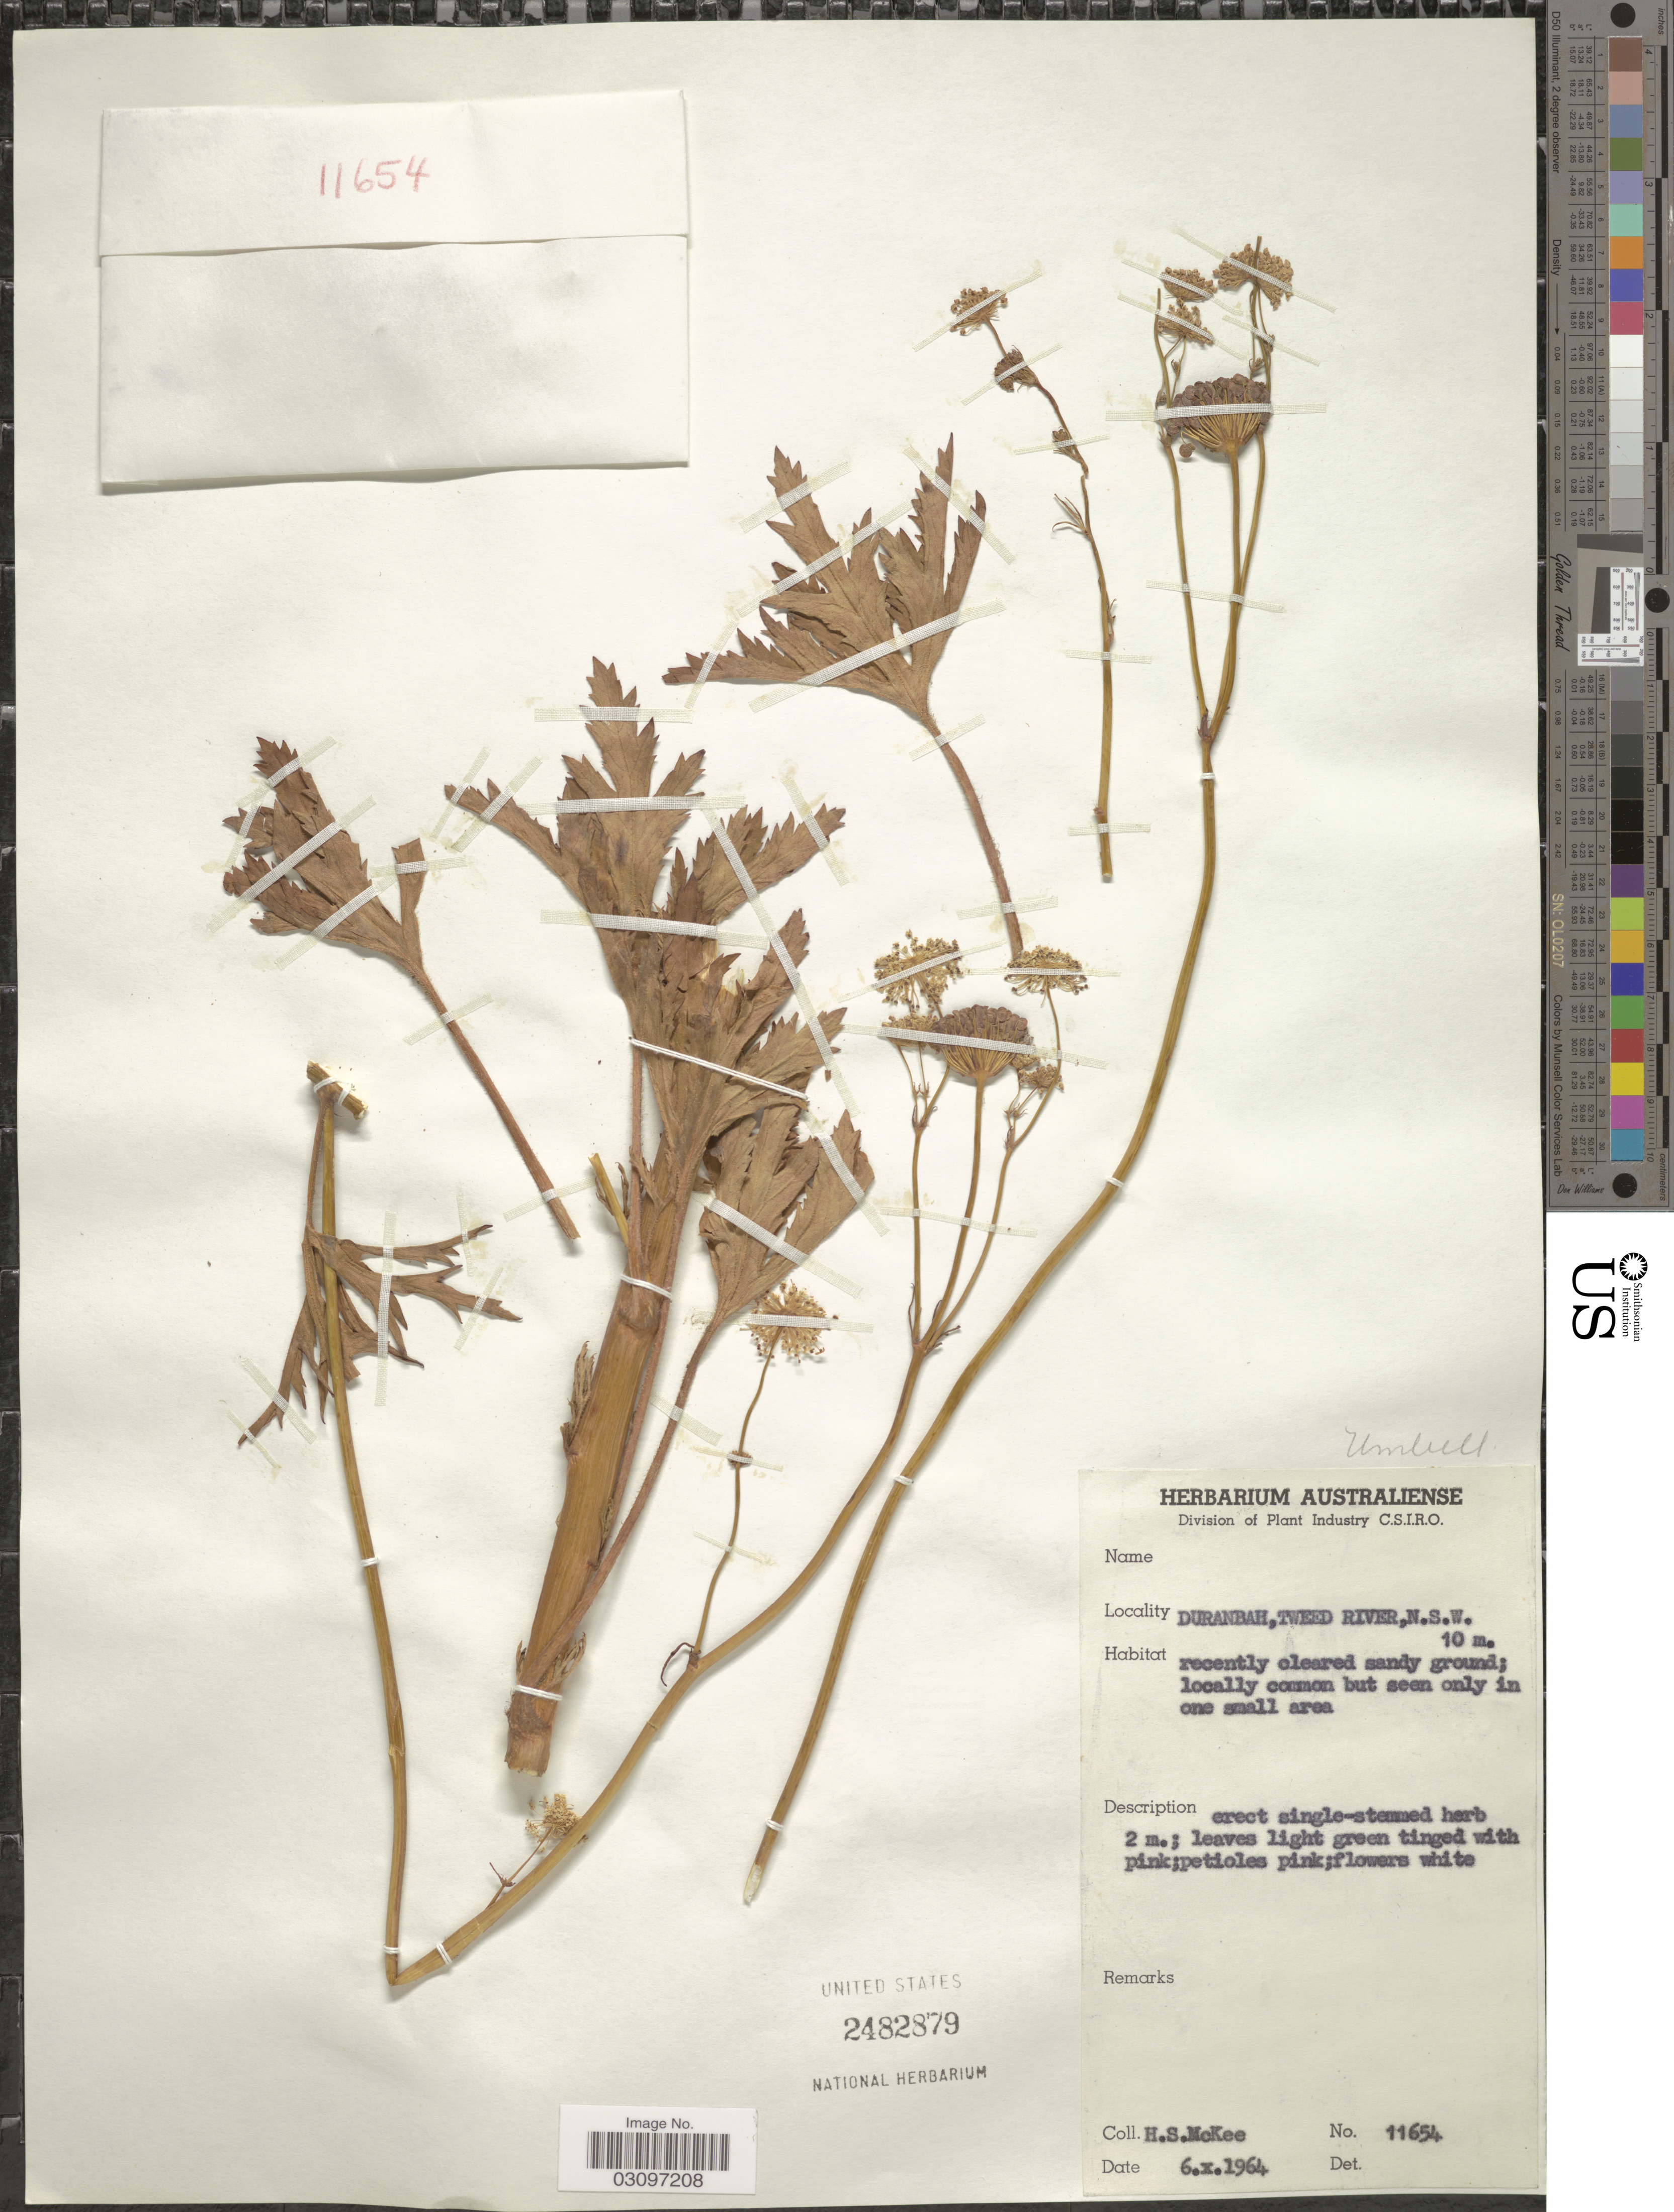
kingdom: Plantae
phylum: Tracheophyta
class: Magnoliopsida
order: Apiales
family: Apiaceae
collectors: H. S. McKee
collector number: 11654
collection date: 1964-10-06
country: Australia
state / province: New South Wales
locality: Duranbah, Tweed River.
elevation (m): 10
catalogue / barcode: US 2482879